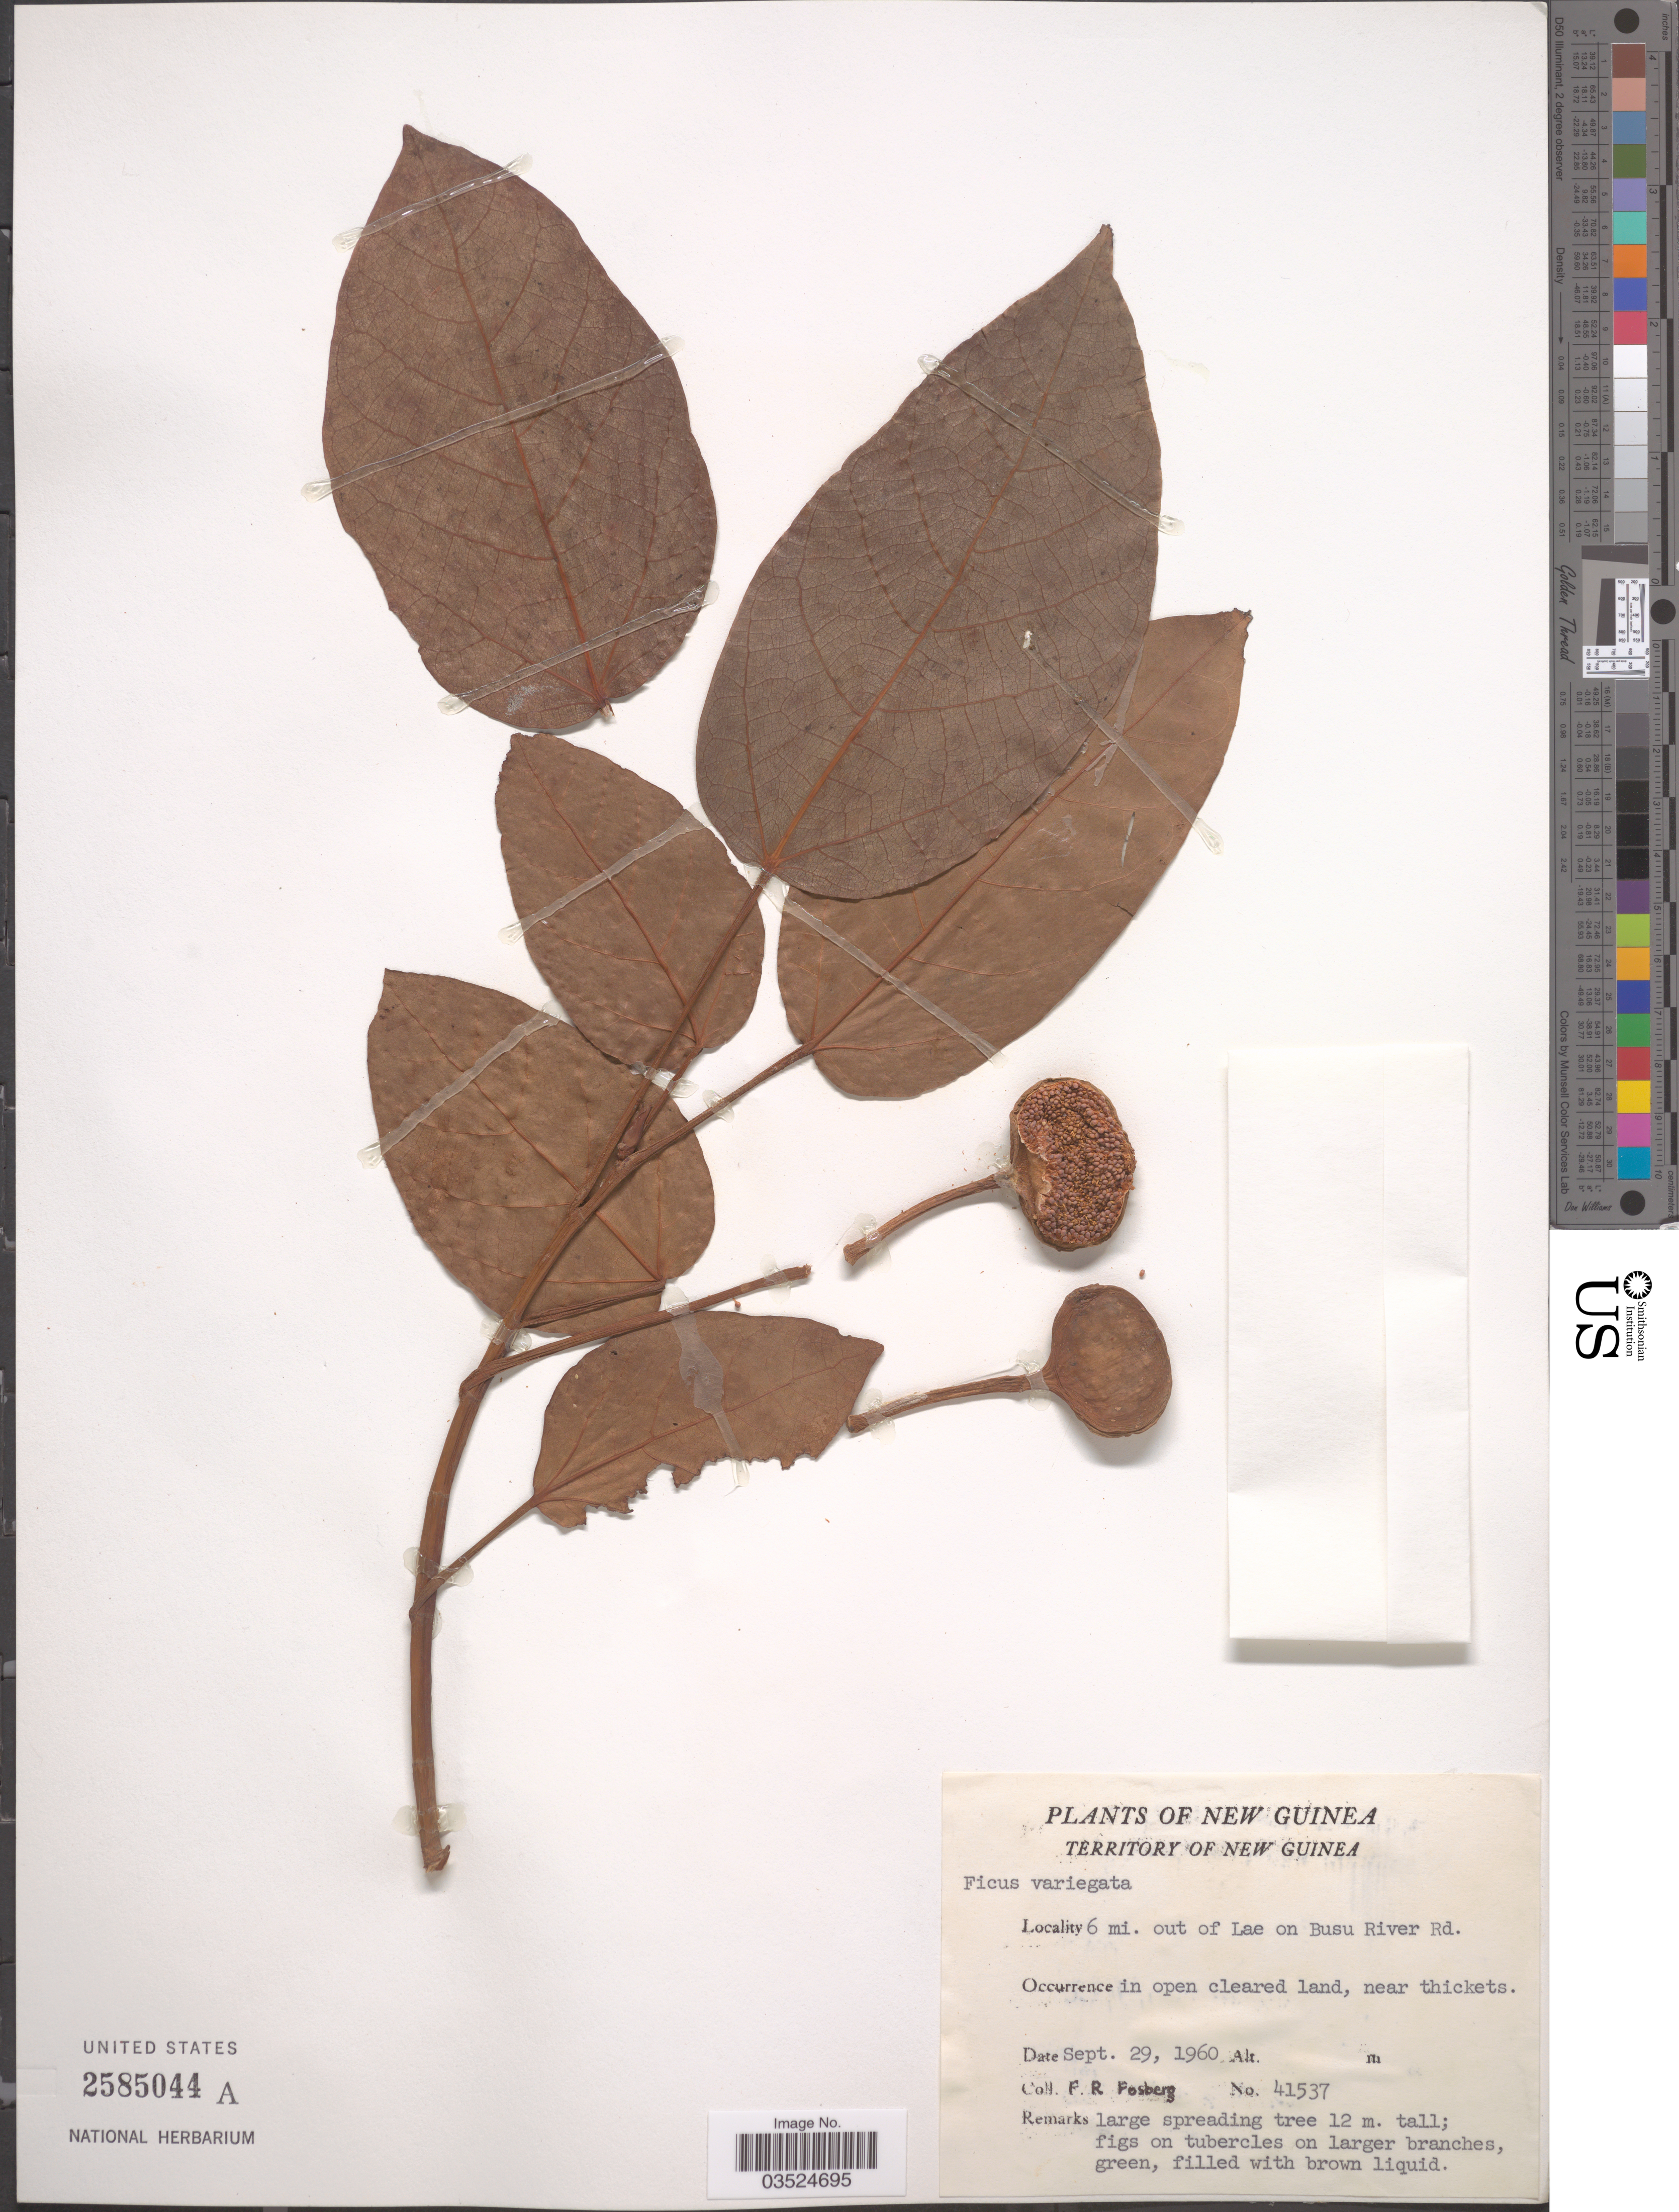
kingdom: Plantae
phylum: Tracheophyta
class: Magnoliopsida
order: Rosales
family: Moraceae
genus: Ficus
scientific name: Ficus variegata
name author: Blume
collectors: F. R. Fosberg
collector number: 41537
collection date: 1960-09-29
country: Papua New Guinea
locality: New Guinea. Territory of New Guinea. 6 mi. out of Lae on Busu River Rd.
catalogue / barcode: US 2585044A